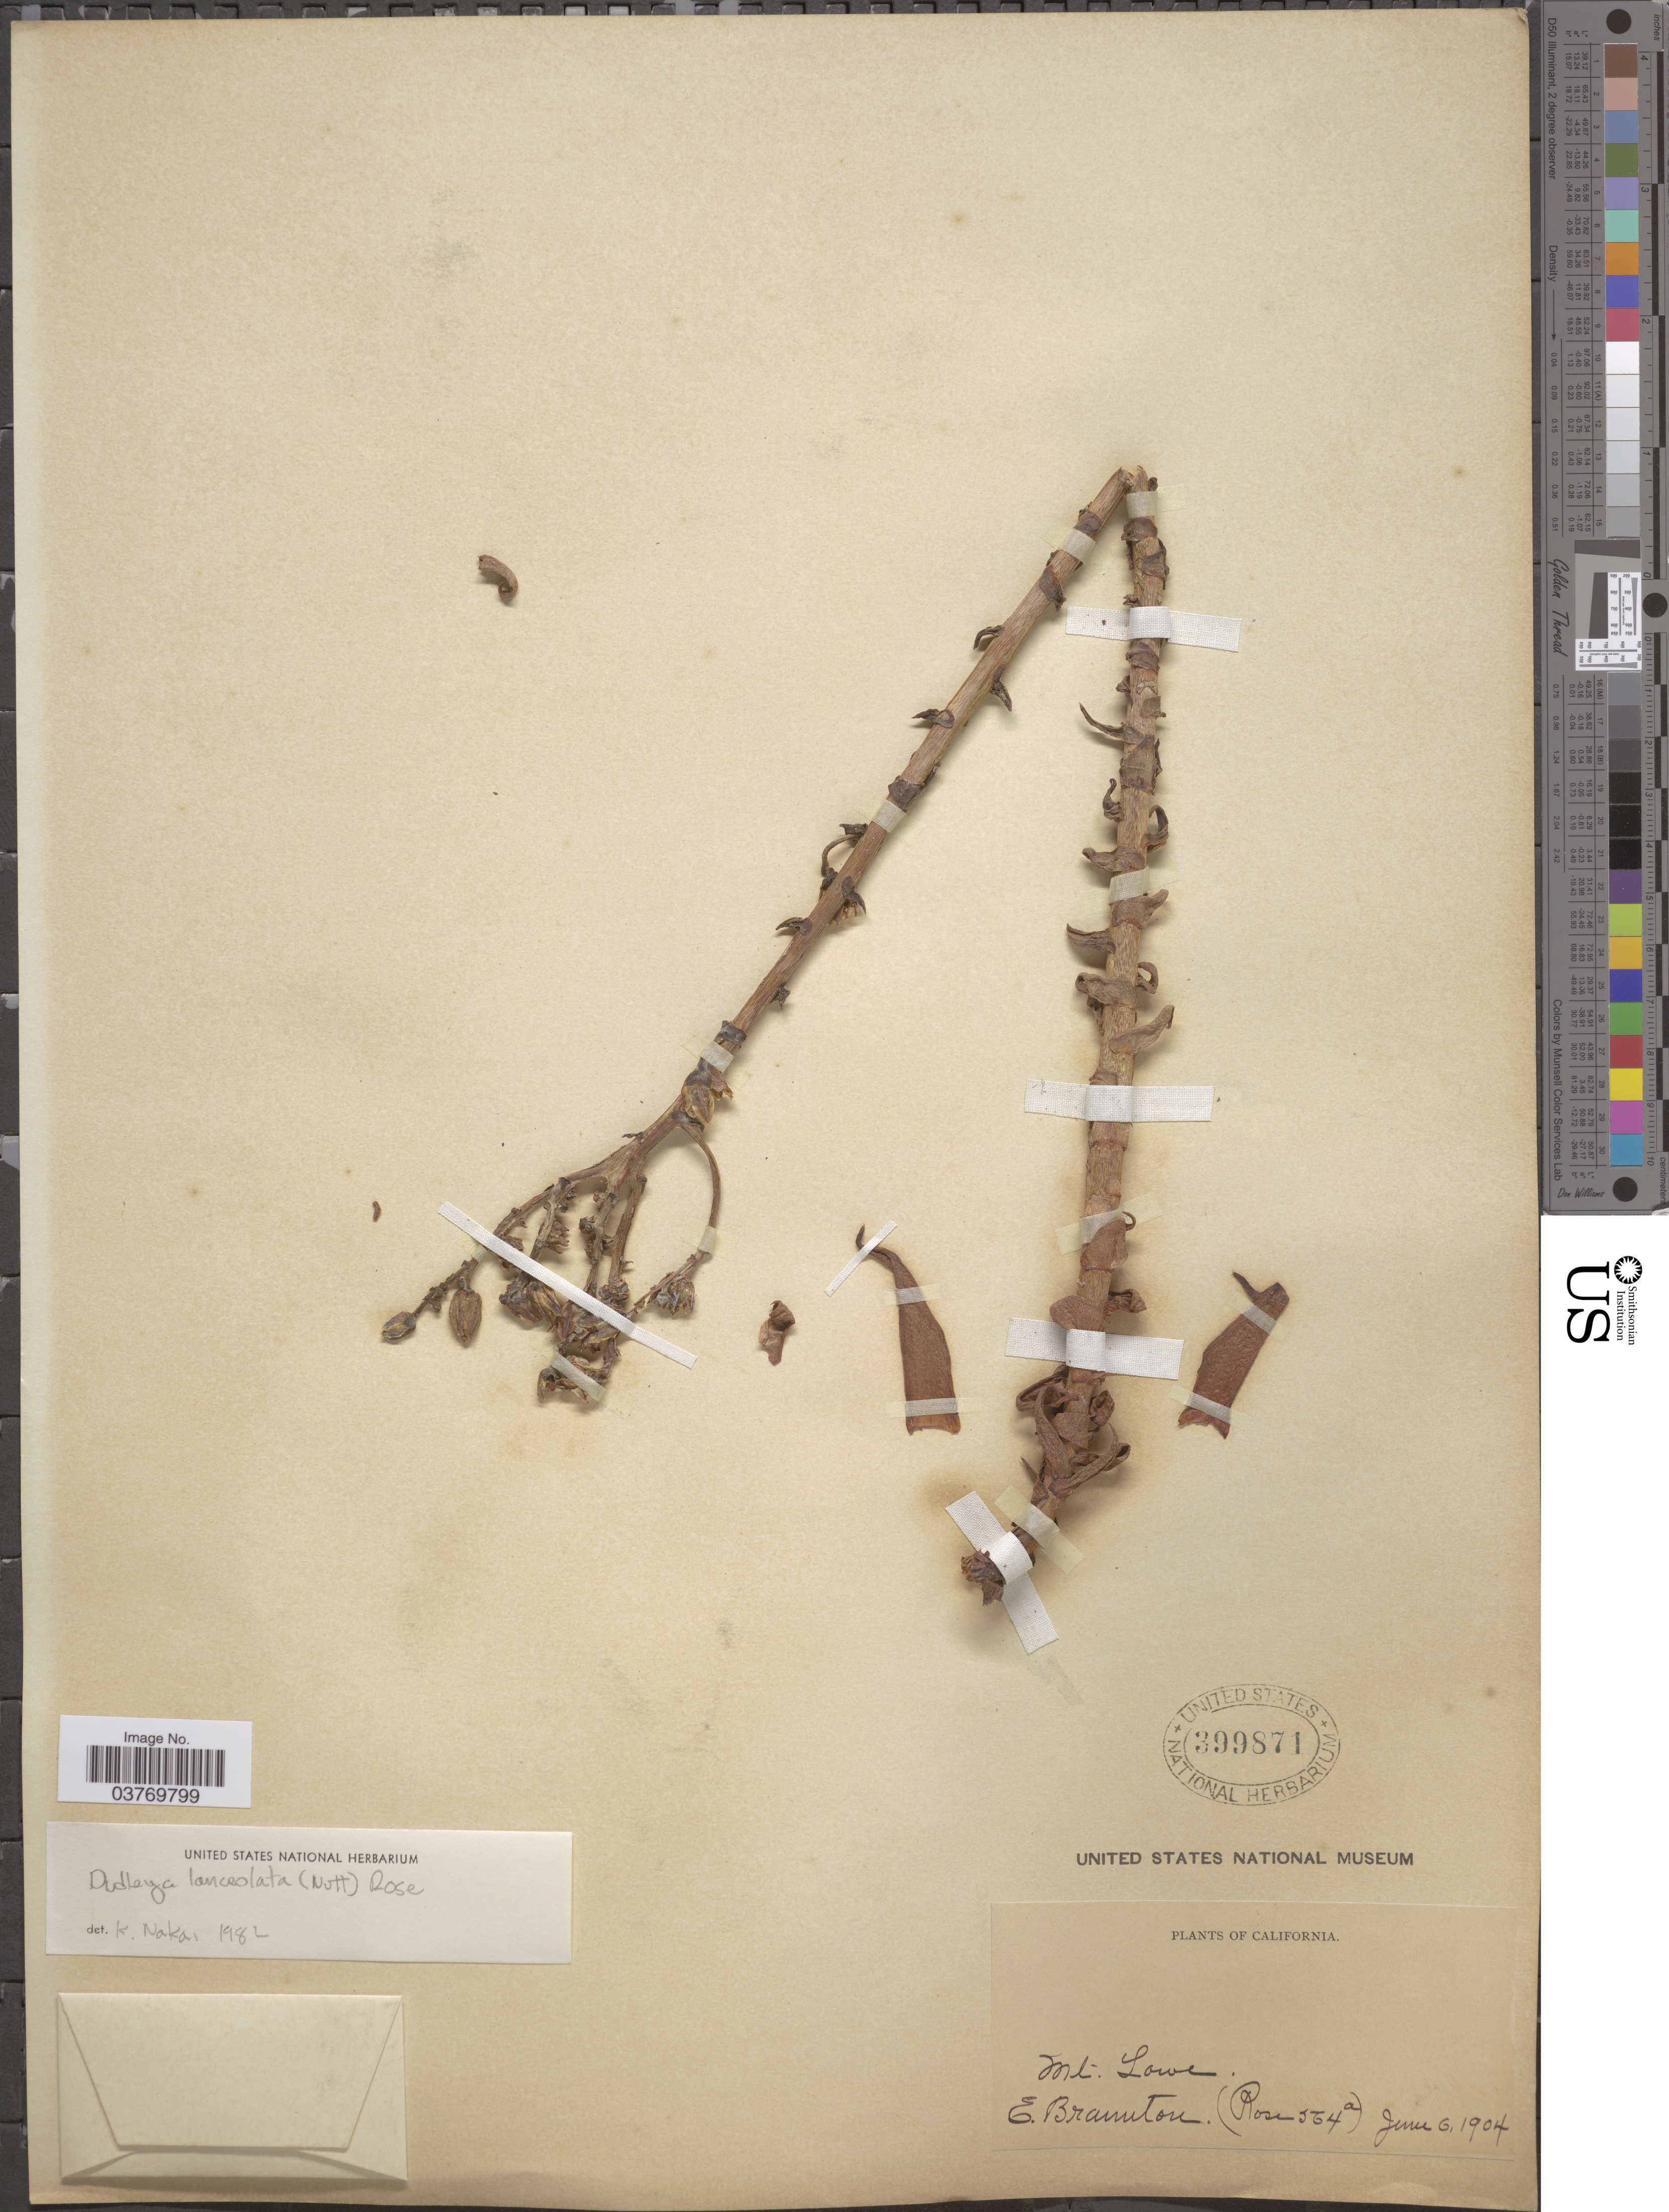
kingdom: Plantae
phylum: Tracheophyta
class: Magnoliopsida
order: Saxifragales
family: Crassulaceae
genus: Dudleya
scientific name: Dudleya lanceolata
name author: (Nutt.) Britton & Rose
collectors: E. Braunton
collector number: Rose 564a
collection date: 1904-06-06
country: United States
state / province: California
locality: Mt. Lowe.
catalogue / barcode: US 399871